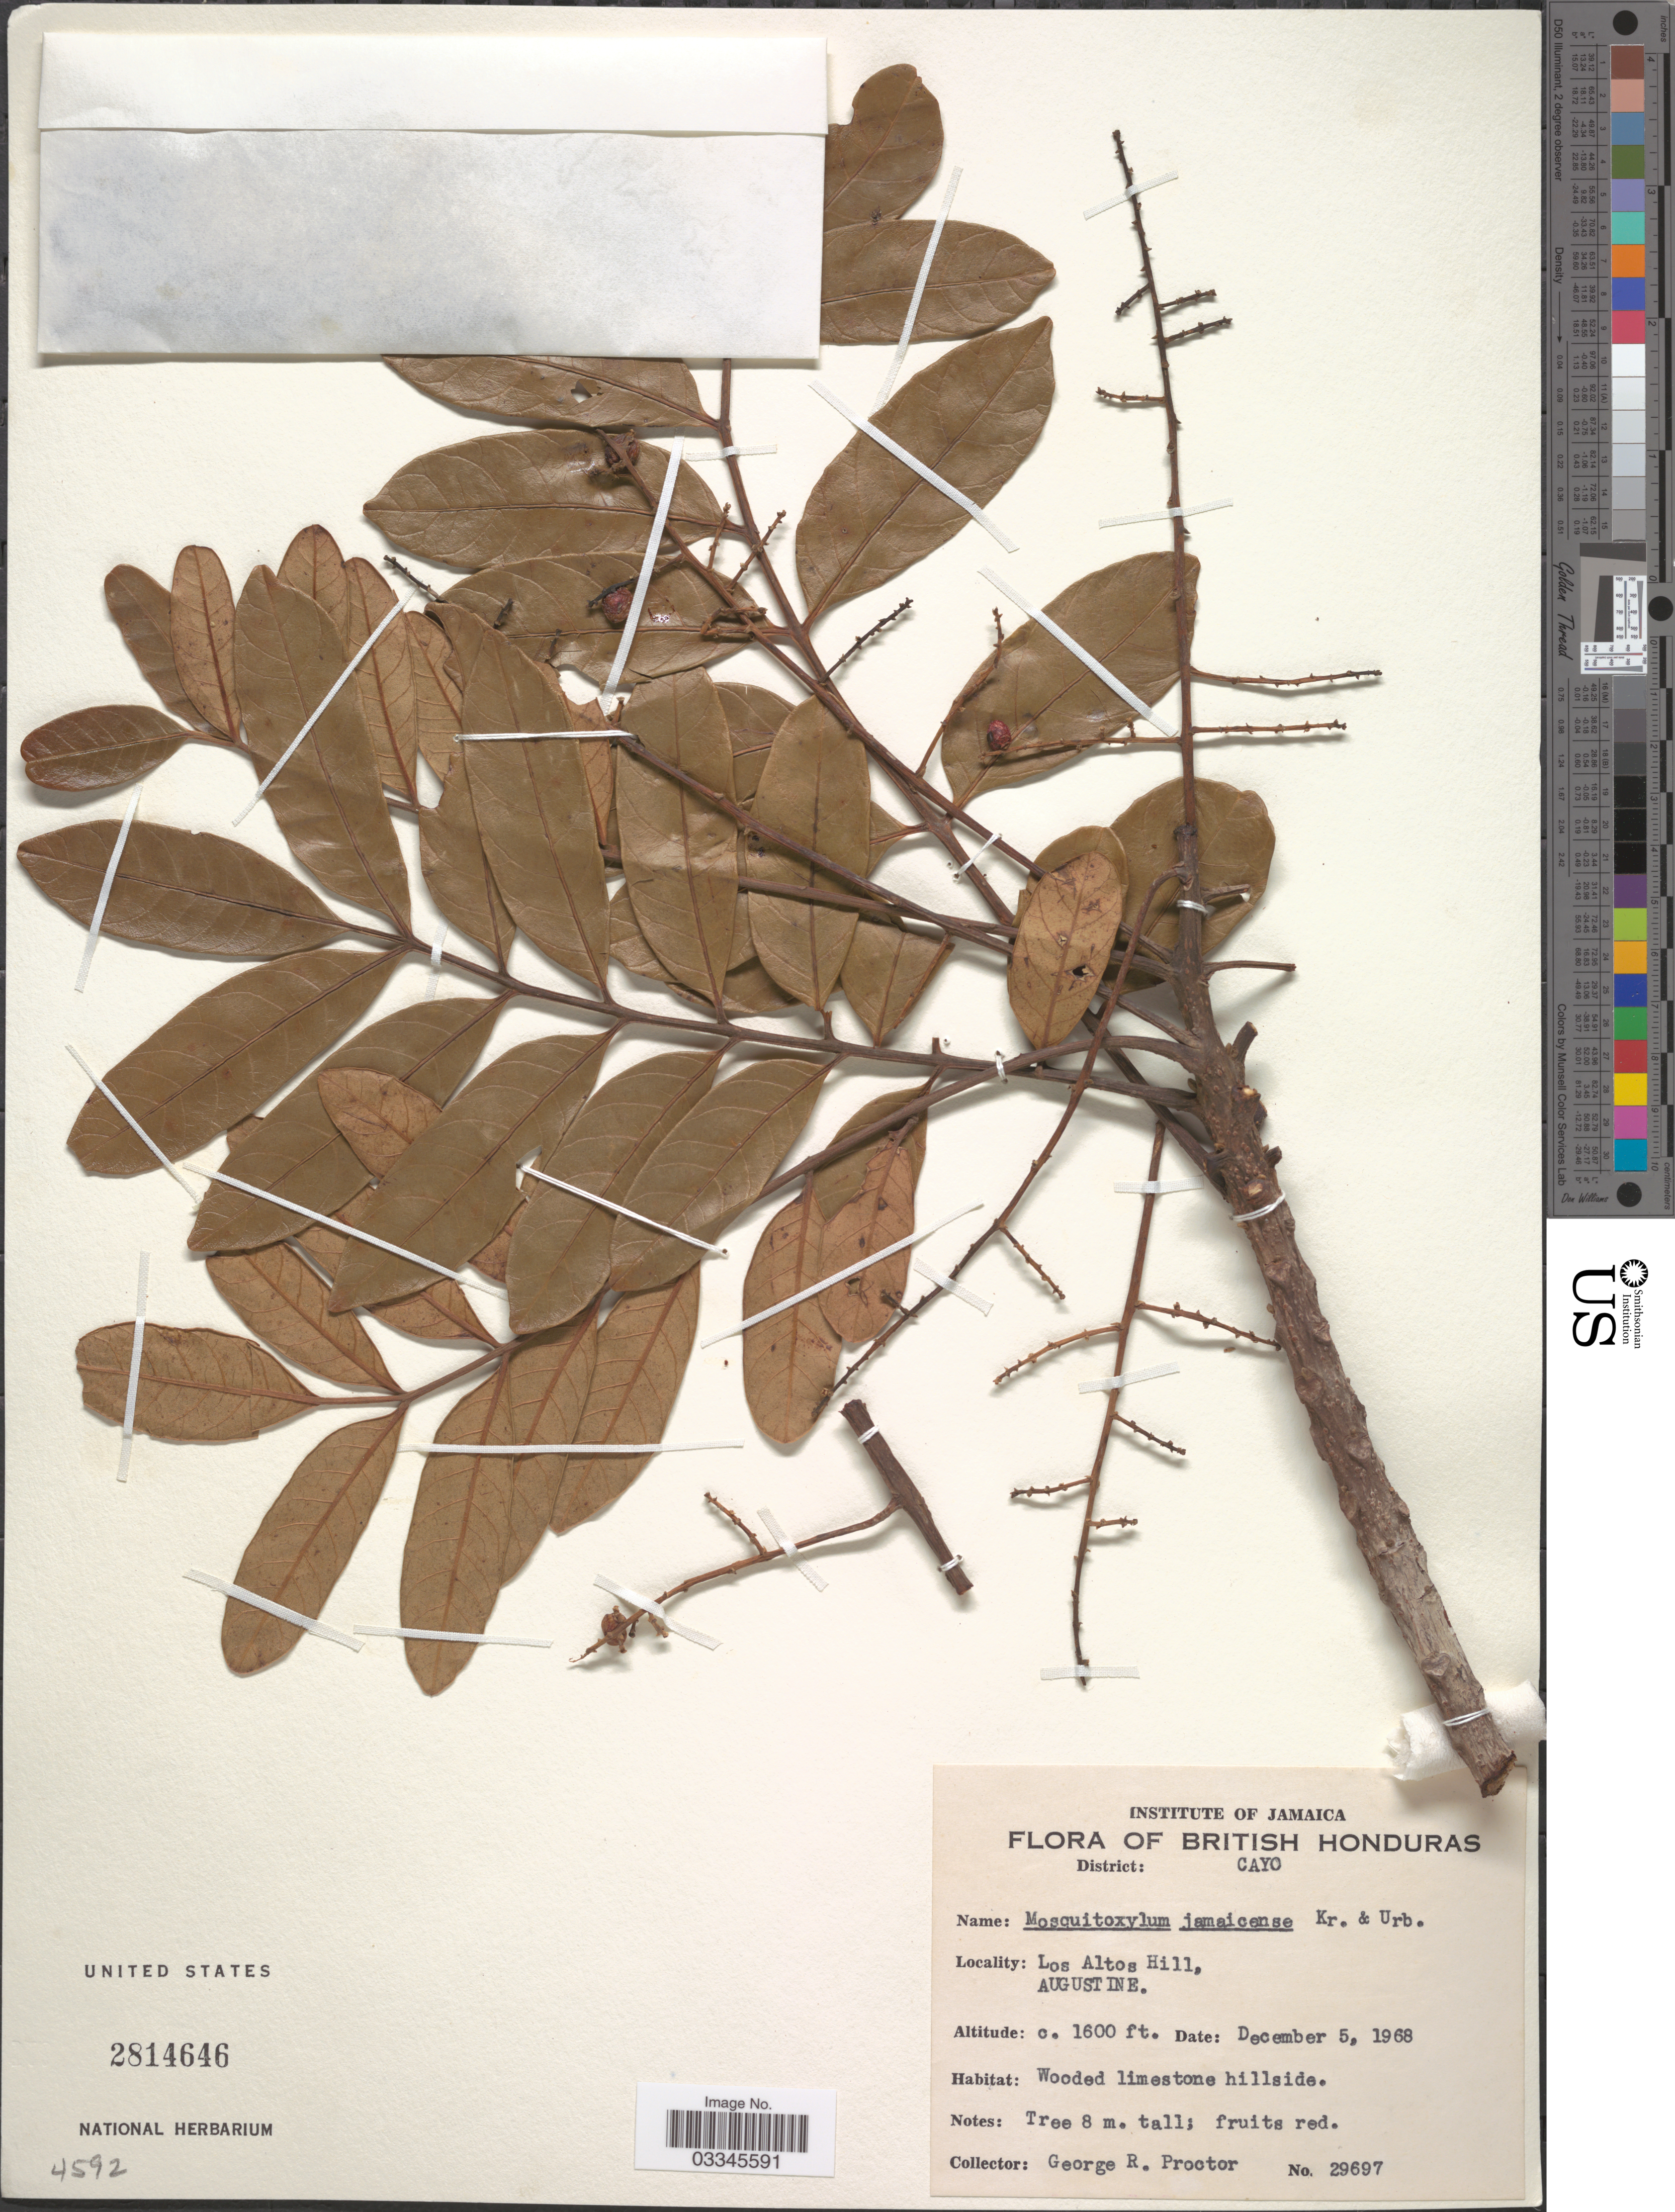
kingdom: Plantae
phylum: Tracheophyta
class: Magnoliopsida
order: Sapindales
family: Anacardiaceae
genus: Mosquitoxylum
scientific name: Mosquitoxylum jamaicense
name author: Krug & Urb.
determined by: Mitchell, J. D.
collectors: G. Proctor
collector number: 29697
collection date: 1968-12-05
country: Belize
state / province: Cayo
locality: British Honduras. District: Cayo. Los Altos Hill, Augustine.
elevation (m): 488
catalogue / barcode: US 2814646